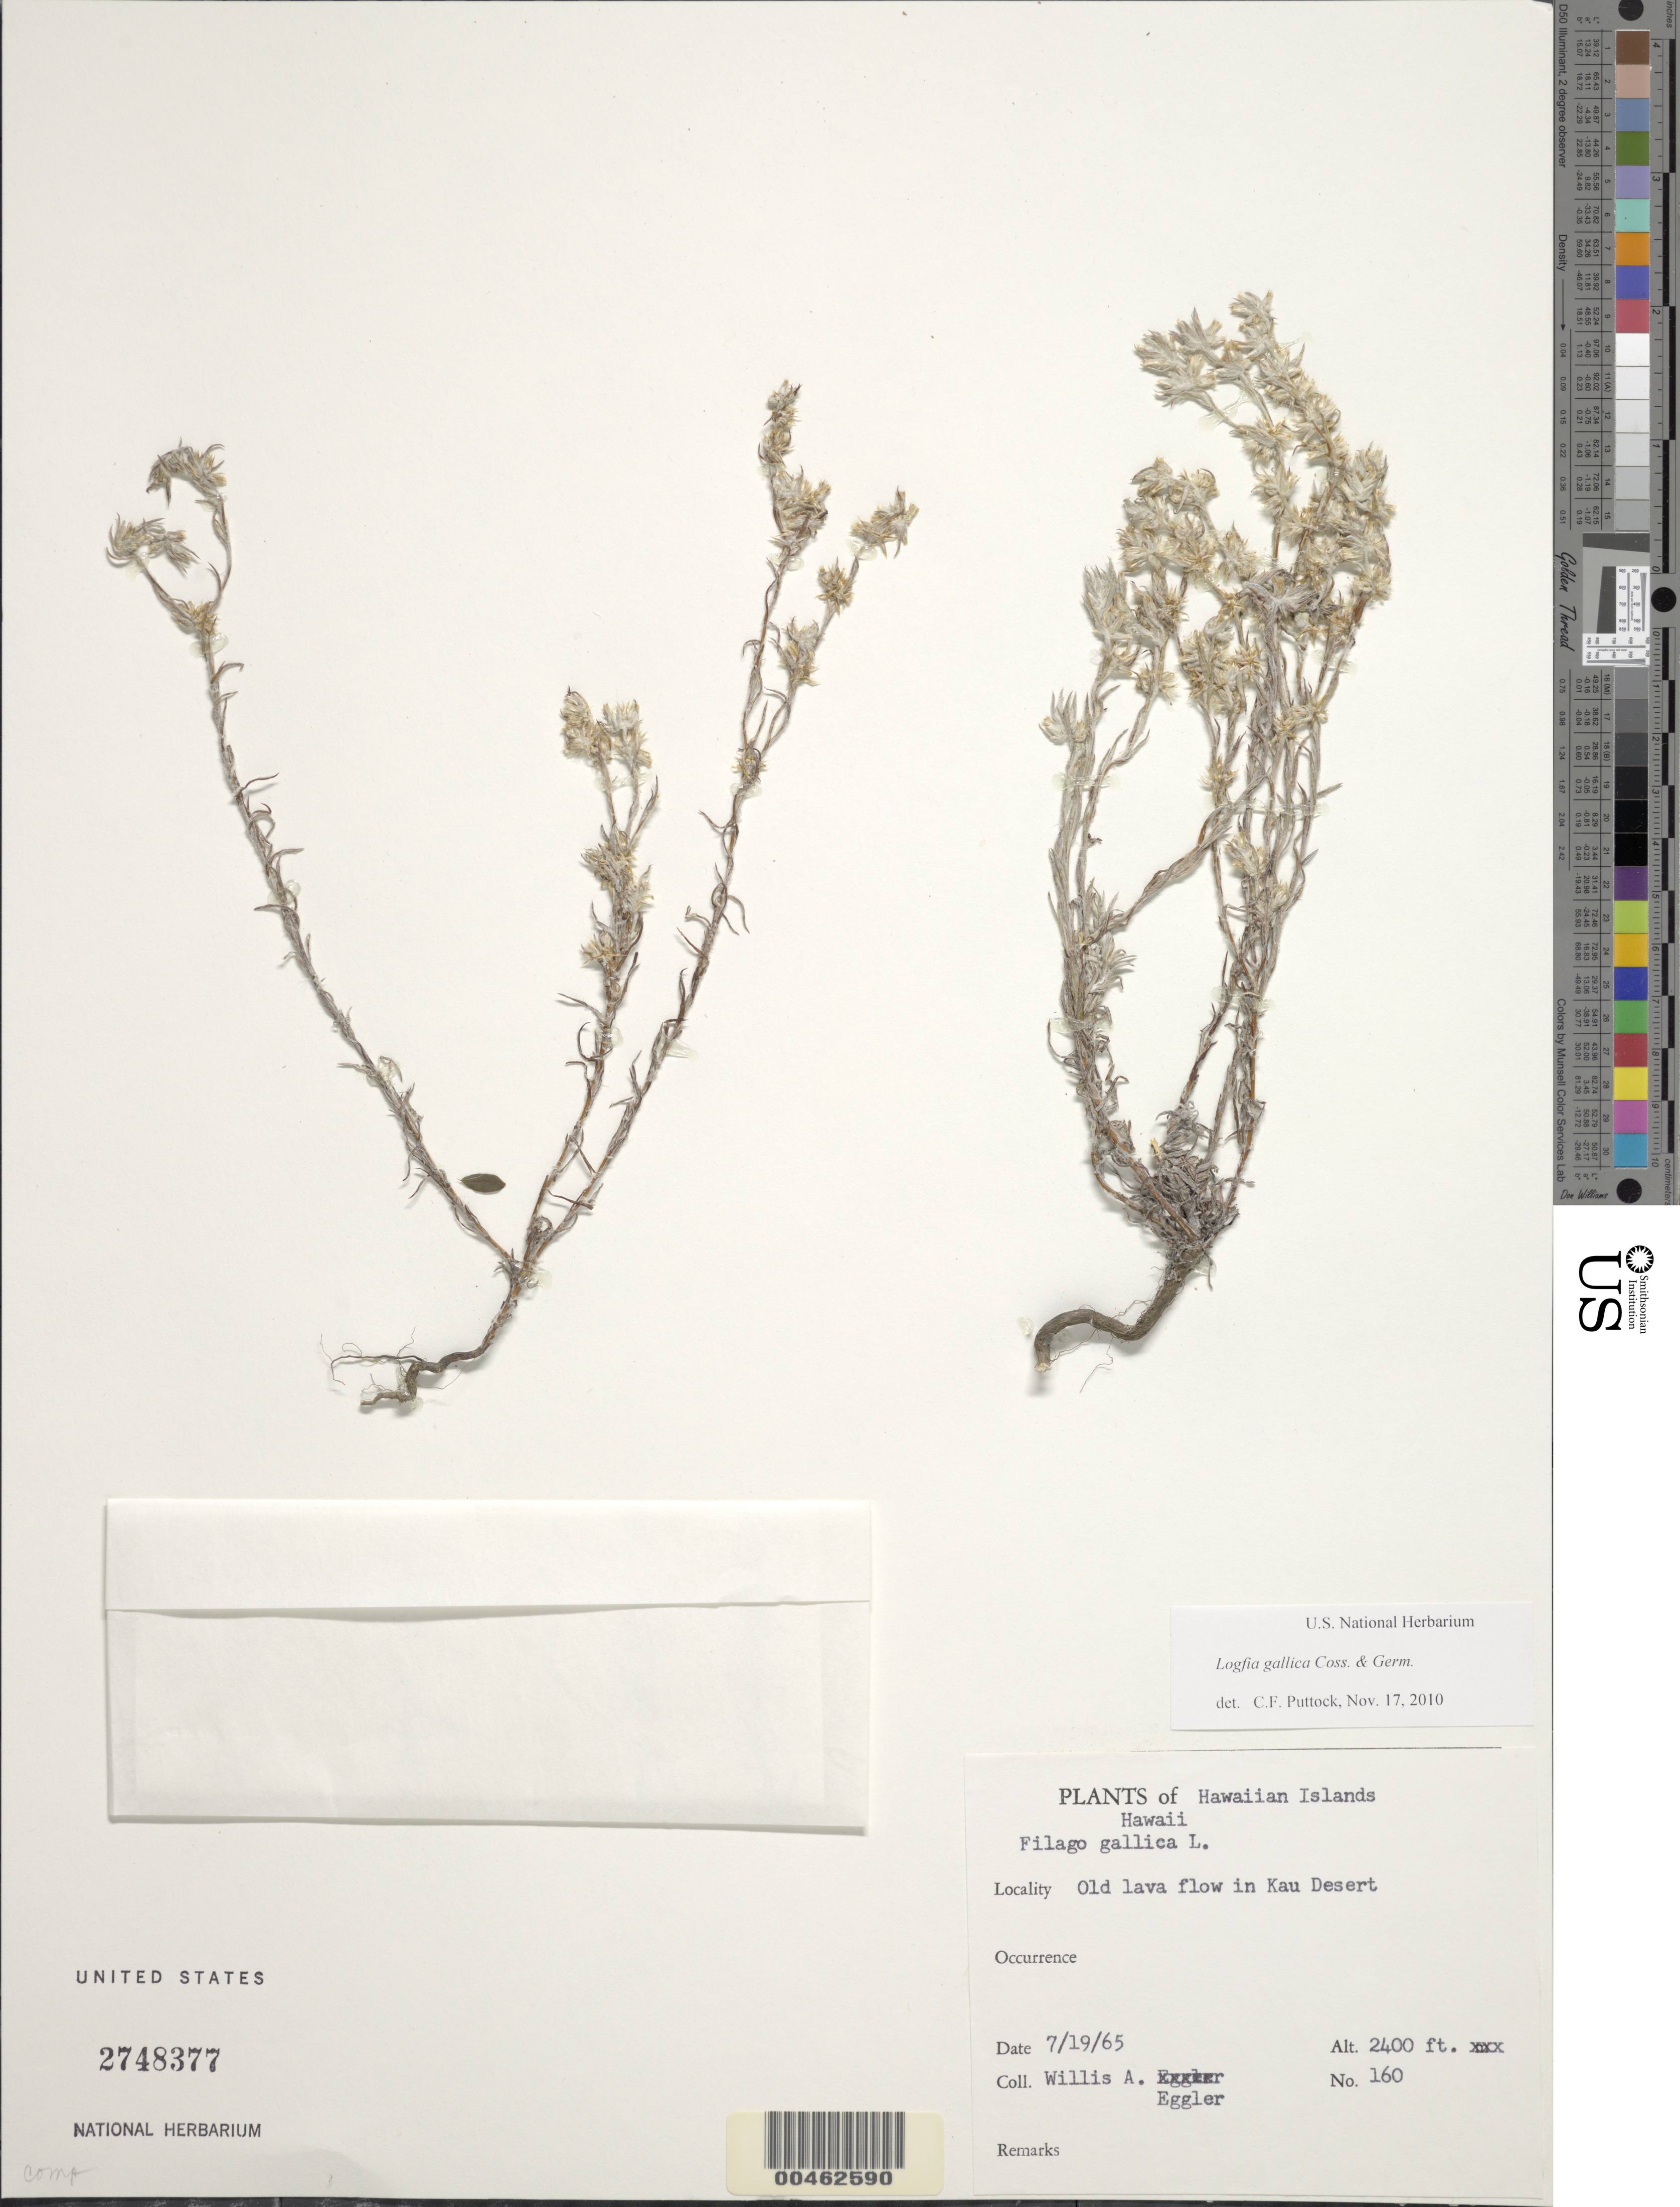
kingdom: Plantae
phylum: Tracheophyta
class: Magnoliopsida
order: Asterales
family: Asteraceae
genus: Filago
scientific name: Filago gallica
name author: L.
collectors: W. A. Eggler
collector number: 160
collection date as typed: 19 Jul 1965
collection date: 1965-07-19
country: United States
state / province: Hawaii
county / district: Hawaii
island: Hawaii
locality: Old lava flow in Kau Desert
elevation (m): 732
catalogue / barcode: US 2748377